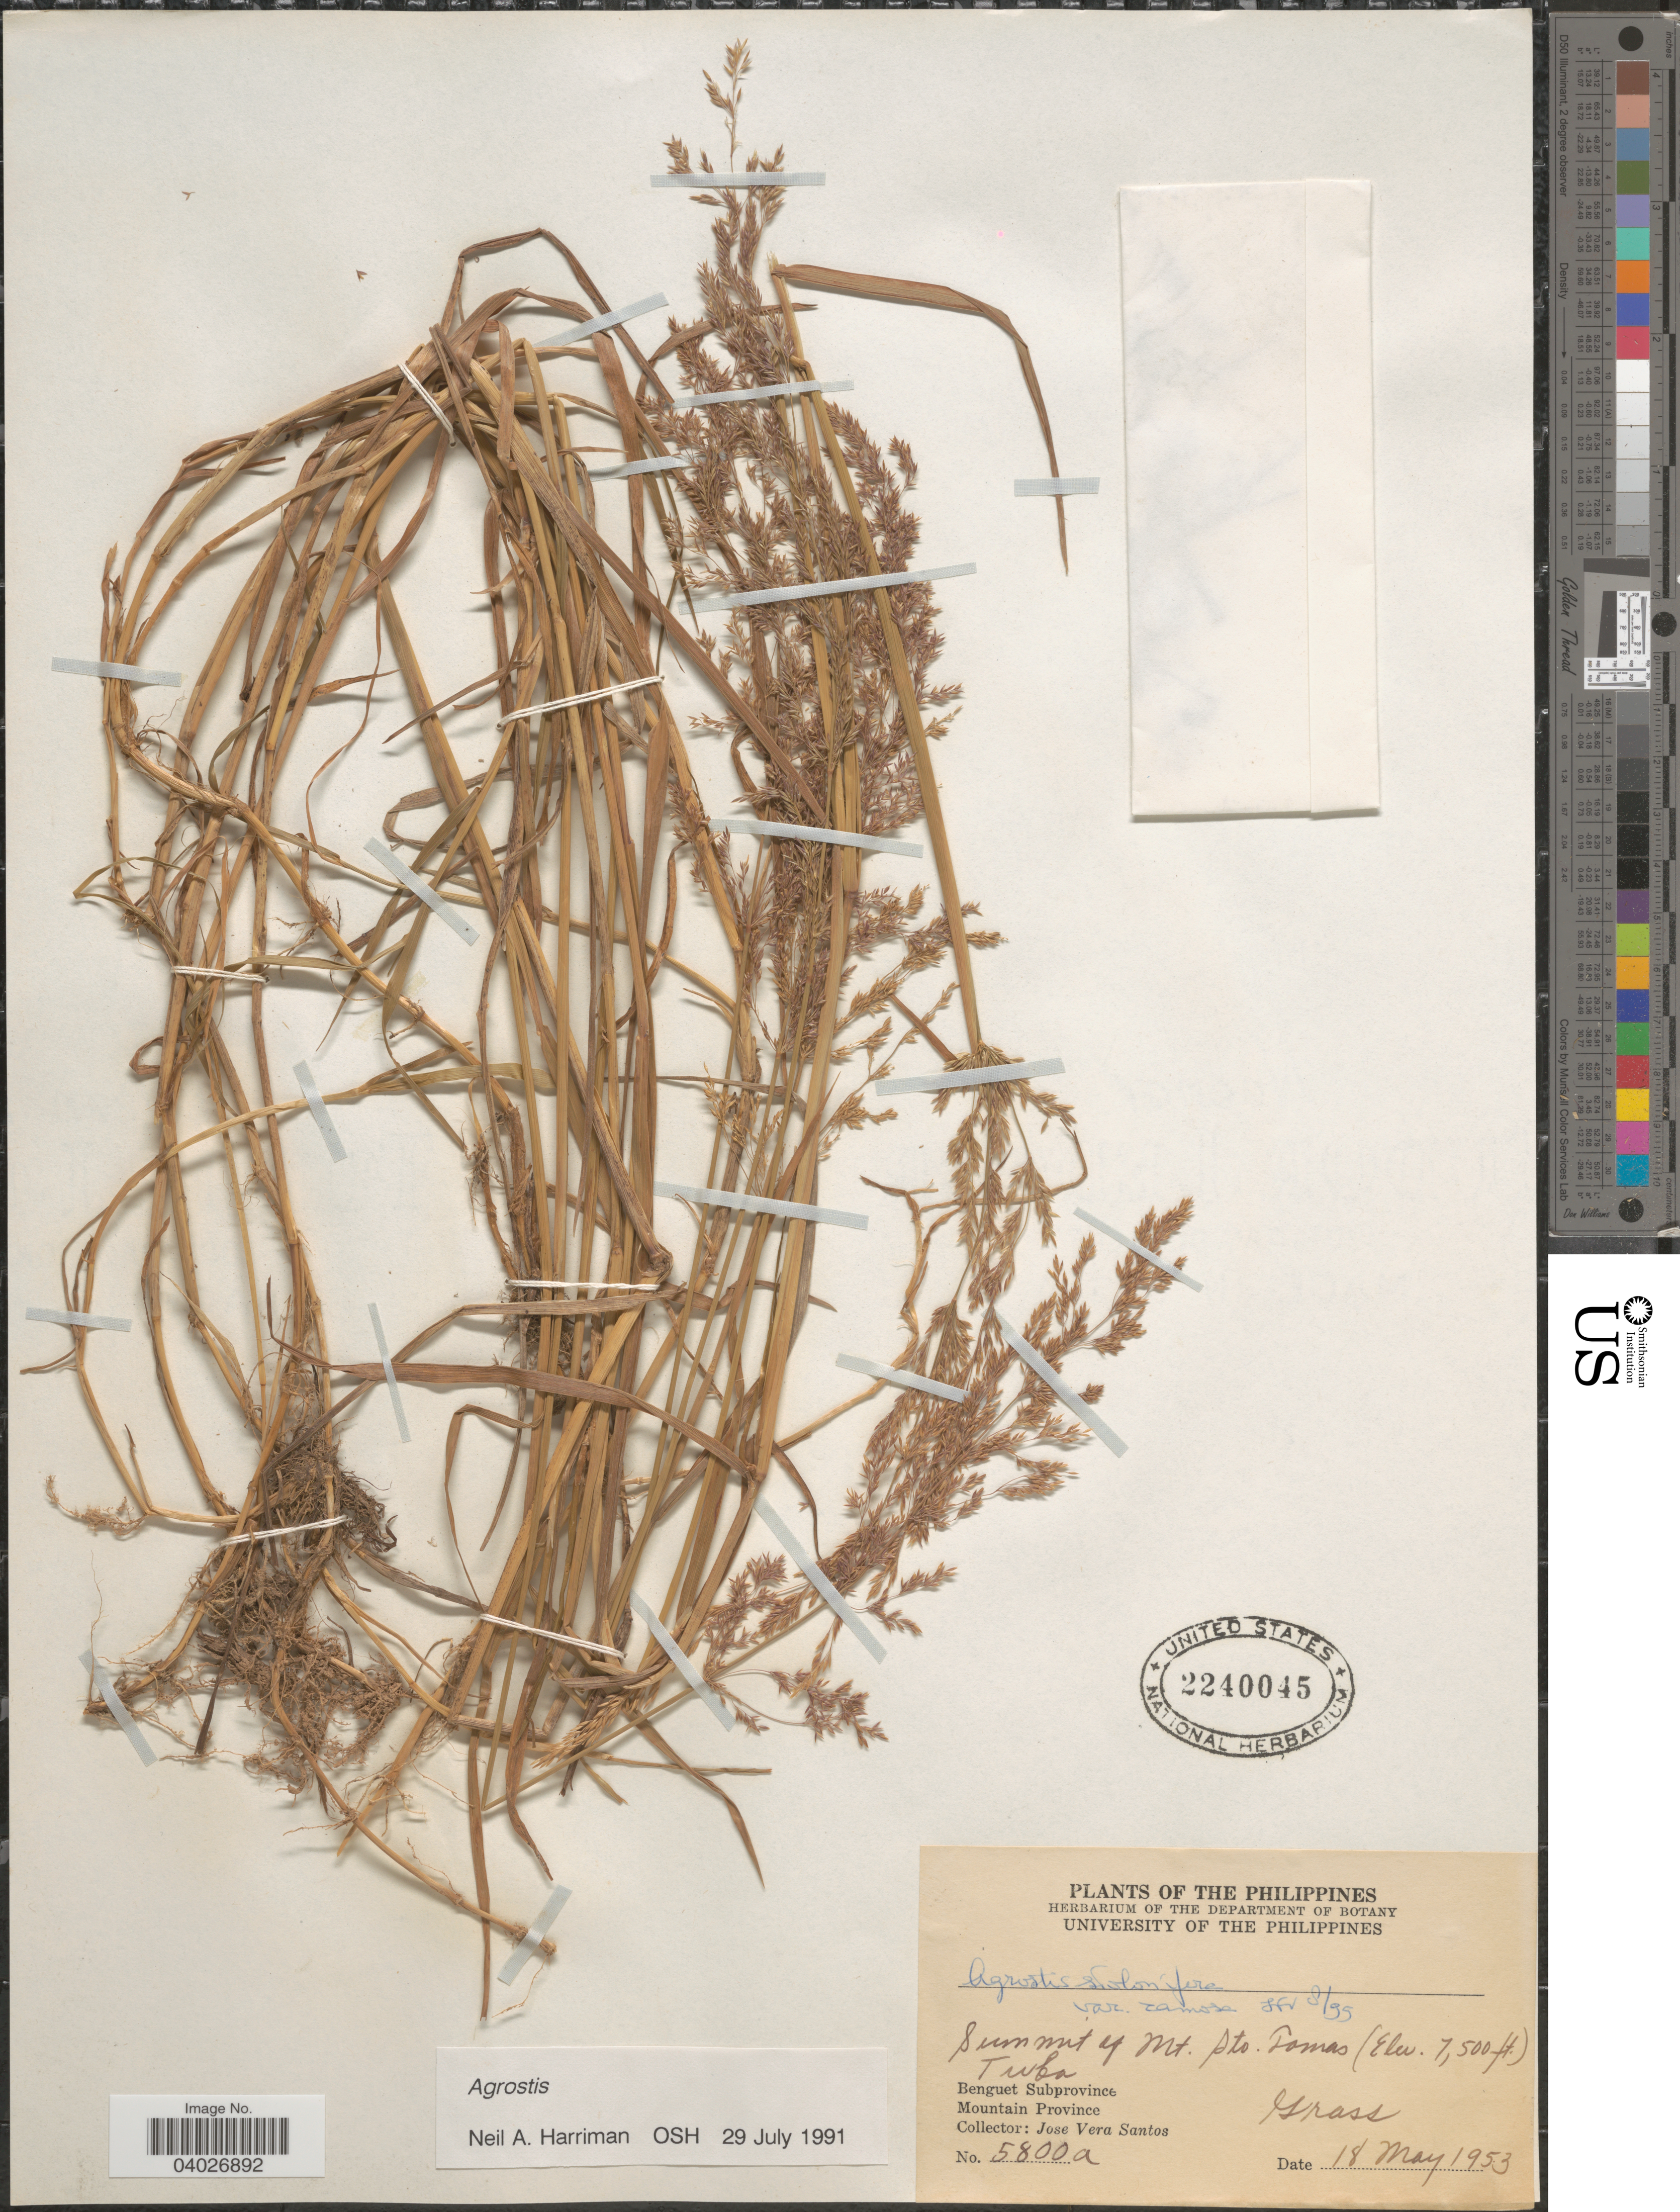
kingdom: Plantae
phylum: Tracheophyta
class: Liliopsida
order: Poales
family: Poaceae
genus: Agrostis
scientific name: Agrostis stolonifera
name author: L.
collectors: J. V. Santos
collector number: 5800a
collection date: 1953-05-18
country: Philippines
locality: Summit of Mt. Sto. Tomas. Tuba. Benguet Subprovince. Mountain Province.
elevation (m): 2286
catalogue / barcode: US 2240045